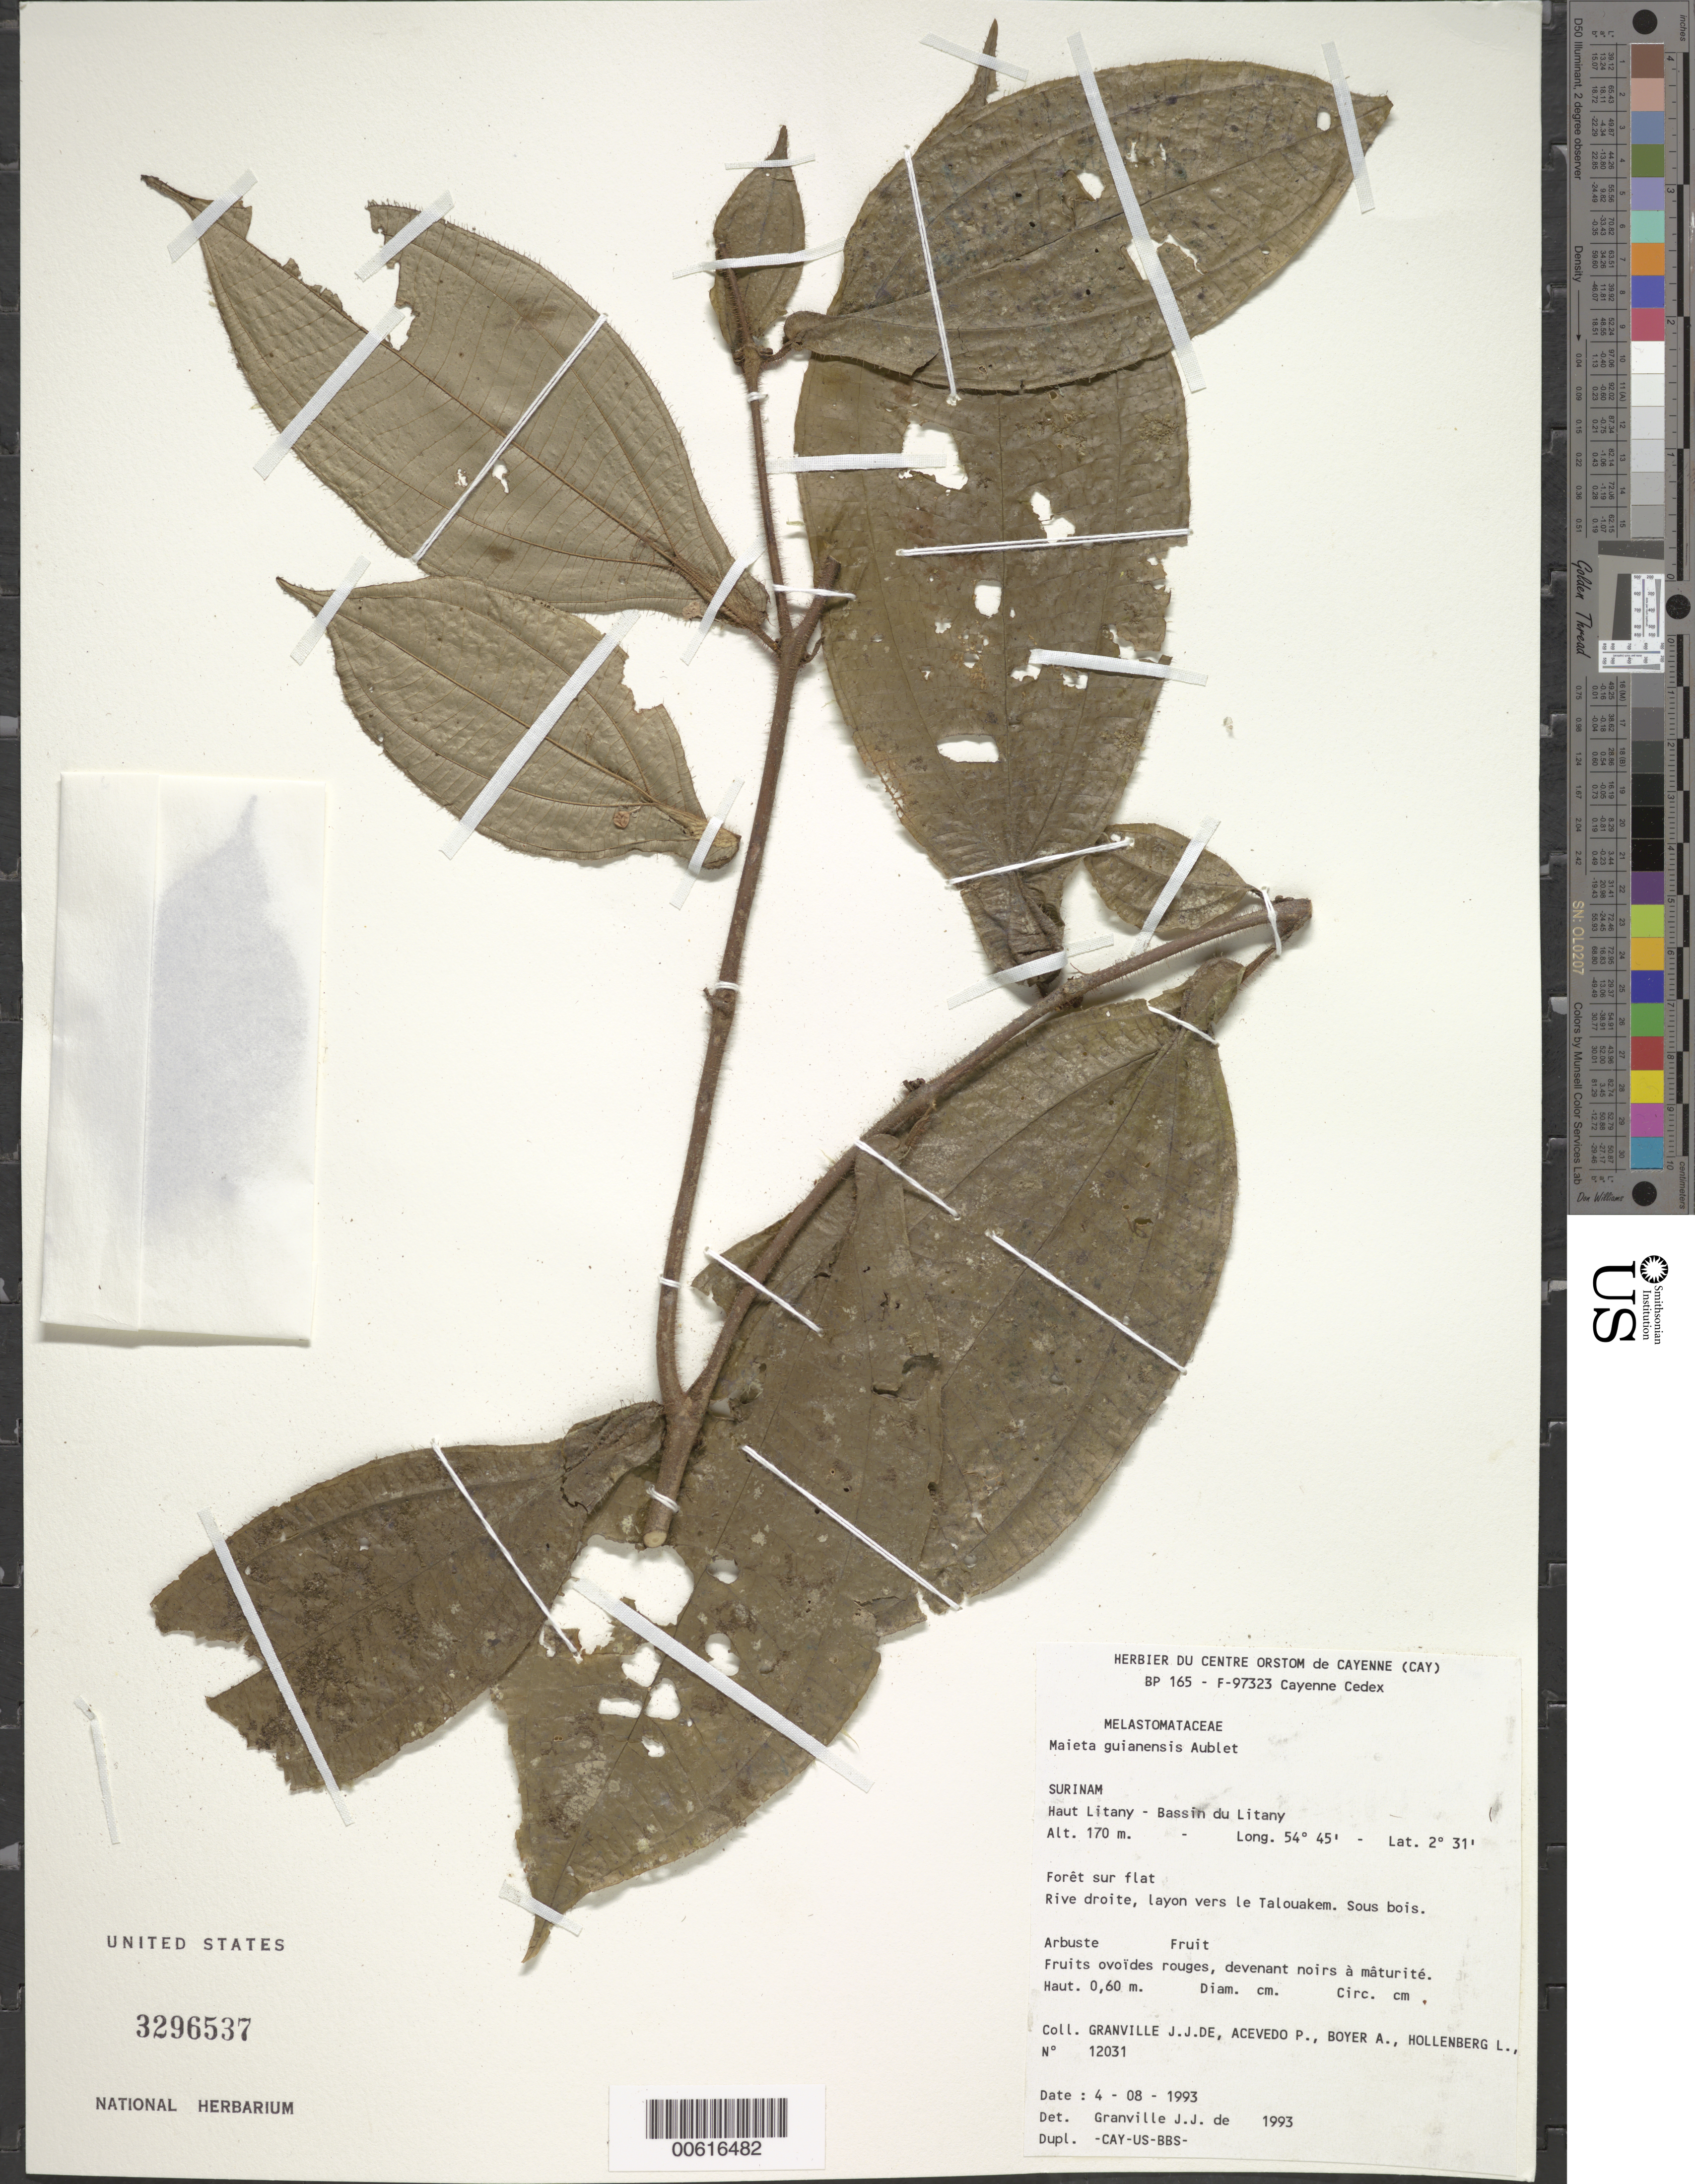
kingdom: Plantae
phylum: Tracheophyta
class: Magnoliopsida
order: Myrtales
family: Melastomataceae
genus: Maieta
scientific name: Maieta guianensis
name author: Aubl.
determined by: Granville, J. J. de, (CAY), Institut de Recherche pour le Developpement (IRD) (FRENCH GUIANA)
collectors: J.-J. de Granville, P. Acevedo-Rodr., A. Boyer & L. Hollenberg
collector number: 12031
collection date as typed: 4-Aug-93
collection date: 1993-08-04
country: Suriname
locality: Haut Litany, Bassin du Litany; rive drote, layon vers le Talouakem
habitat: Sous bois. Foret sur flat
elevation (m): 170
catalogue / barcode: US 3296537